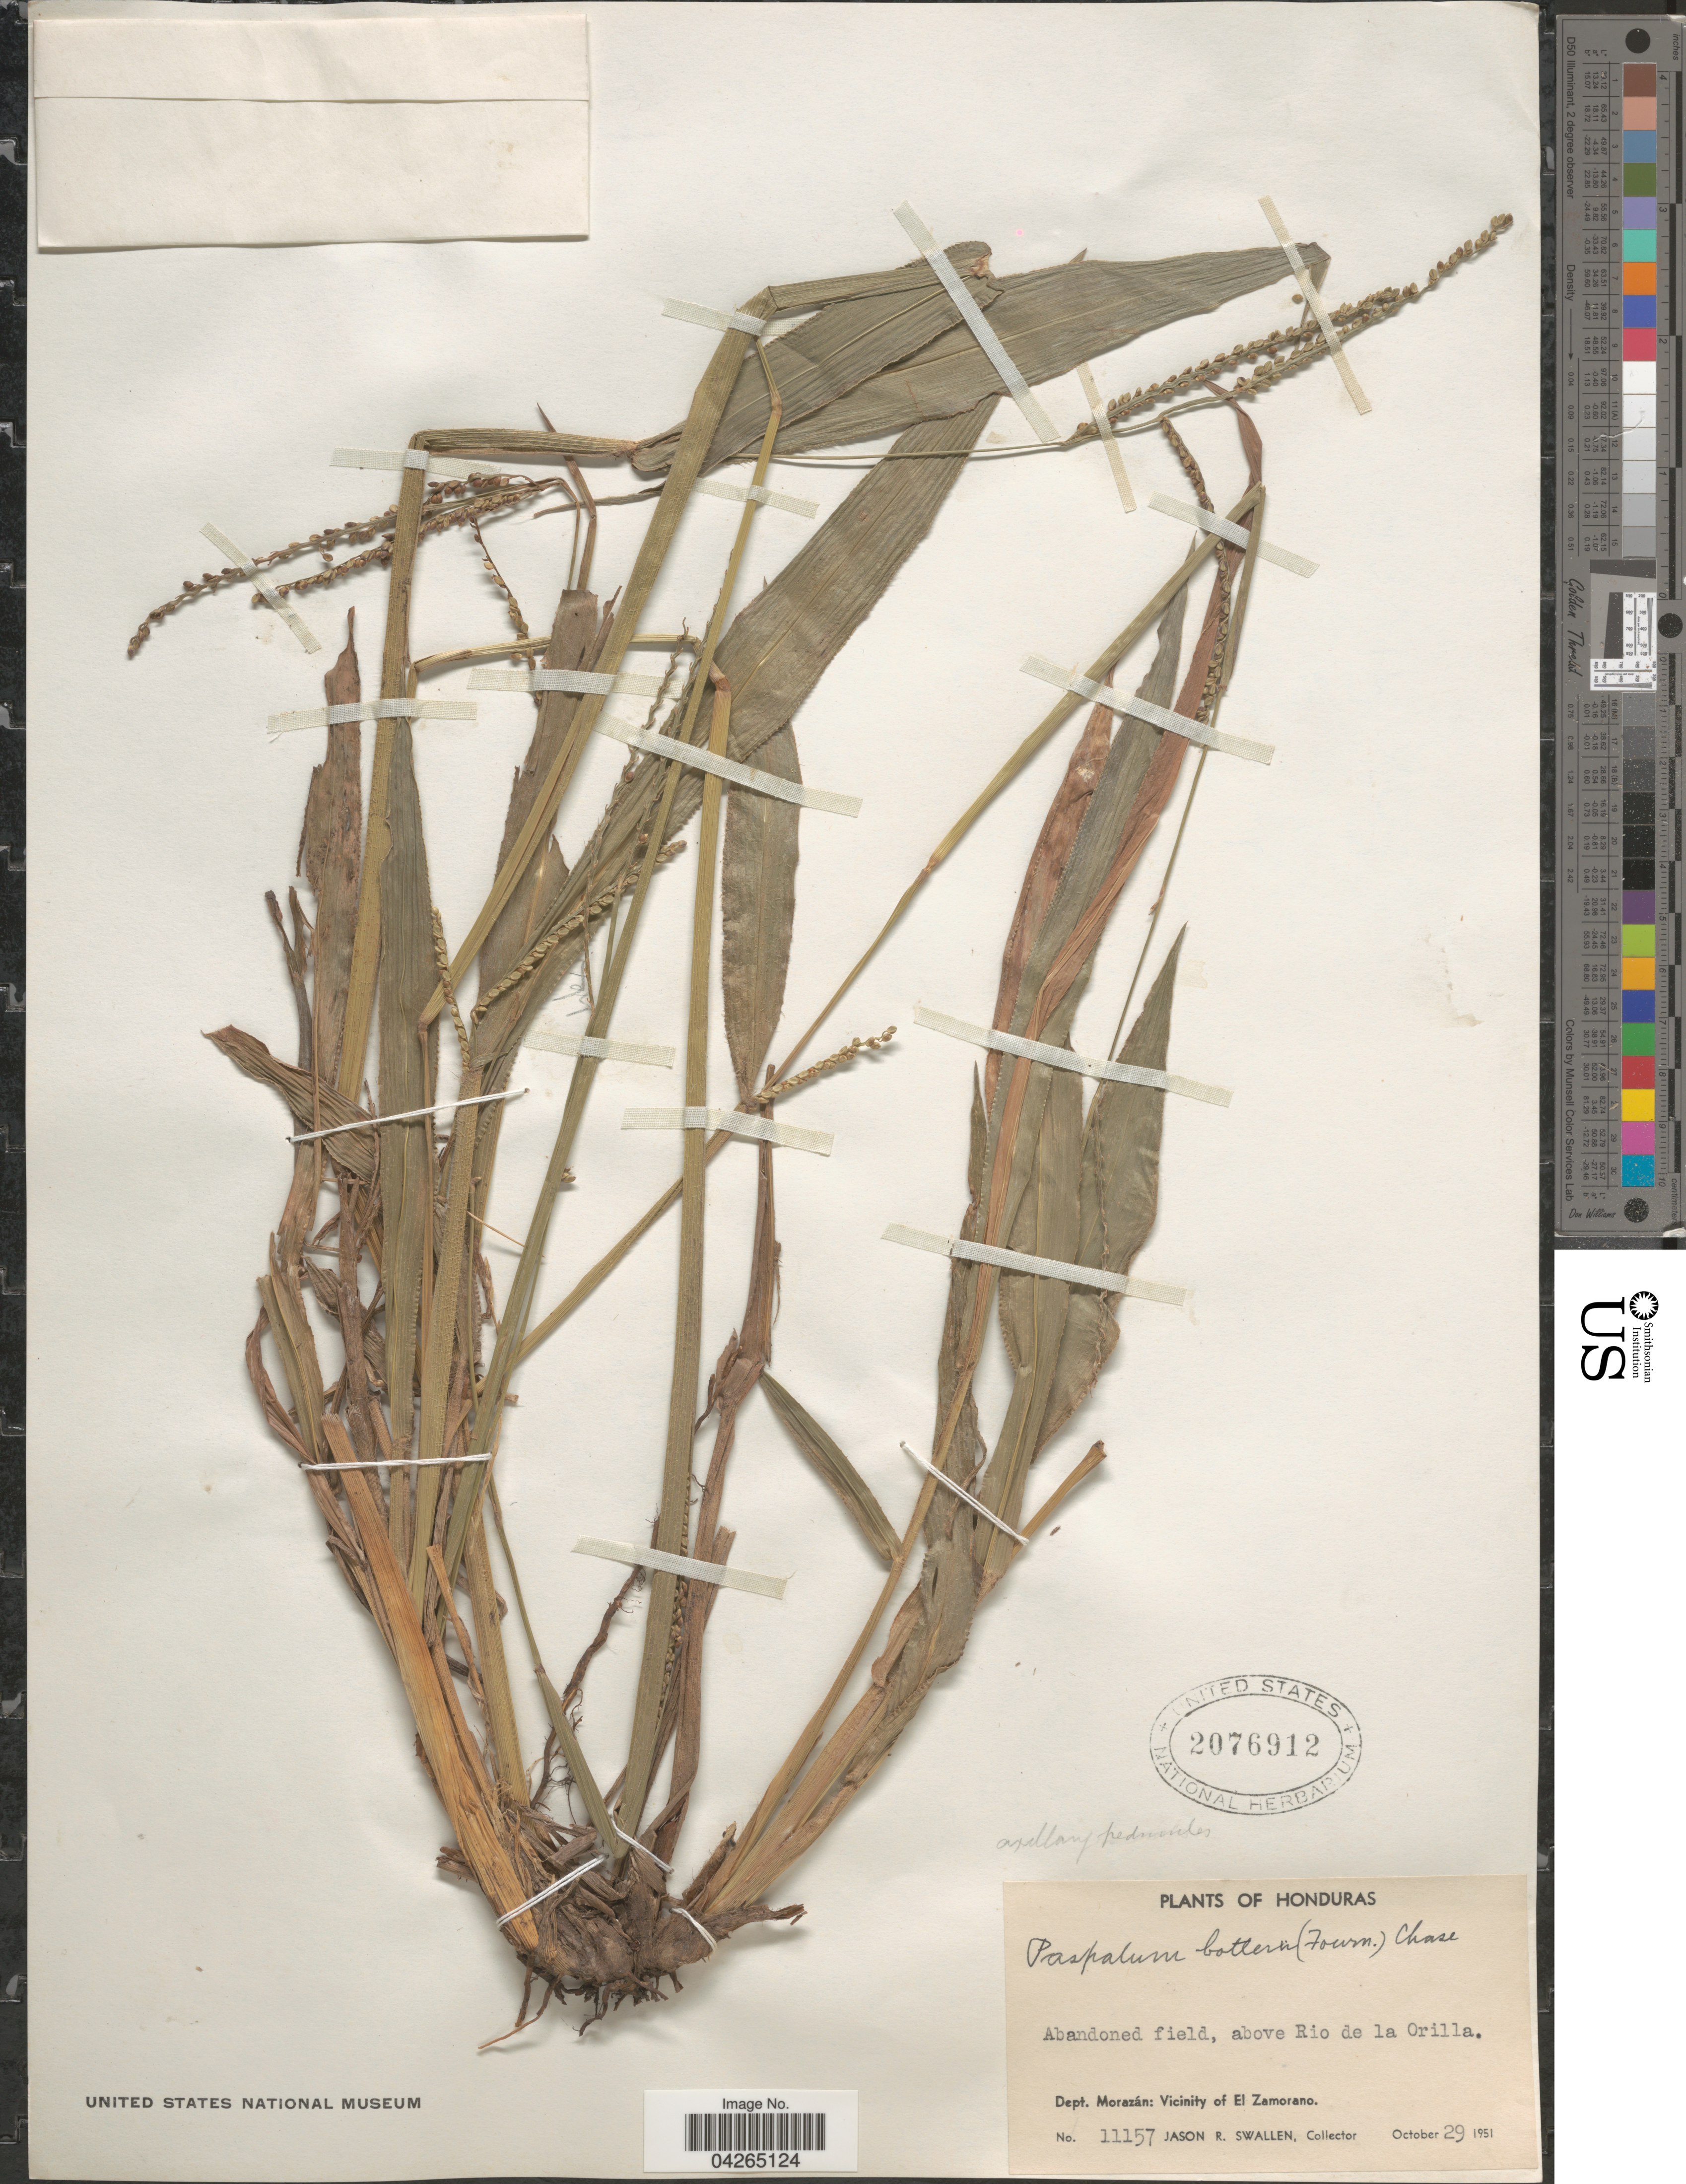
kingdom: Plantae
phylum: Tracheophyta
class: Liliopsida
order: Poales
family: Poaceae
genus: Paspalum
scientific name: Paspalum botterii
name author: (E. Fourn.) Chase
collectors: J. R. Swallen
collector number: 11157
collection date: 1951-10-29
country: Honduras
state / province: Fco. Morazán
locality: Abandoned field, above Rio de la Orilla. Dept. Morazán: Vicinity of El Zamorano.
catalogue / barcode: US 2076912